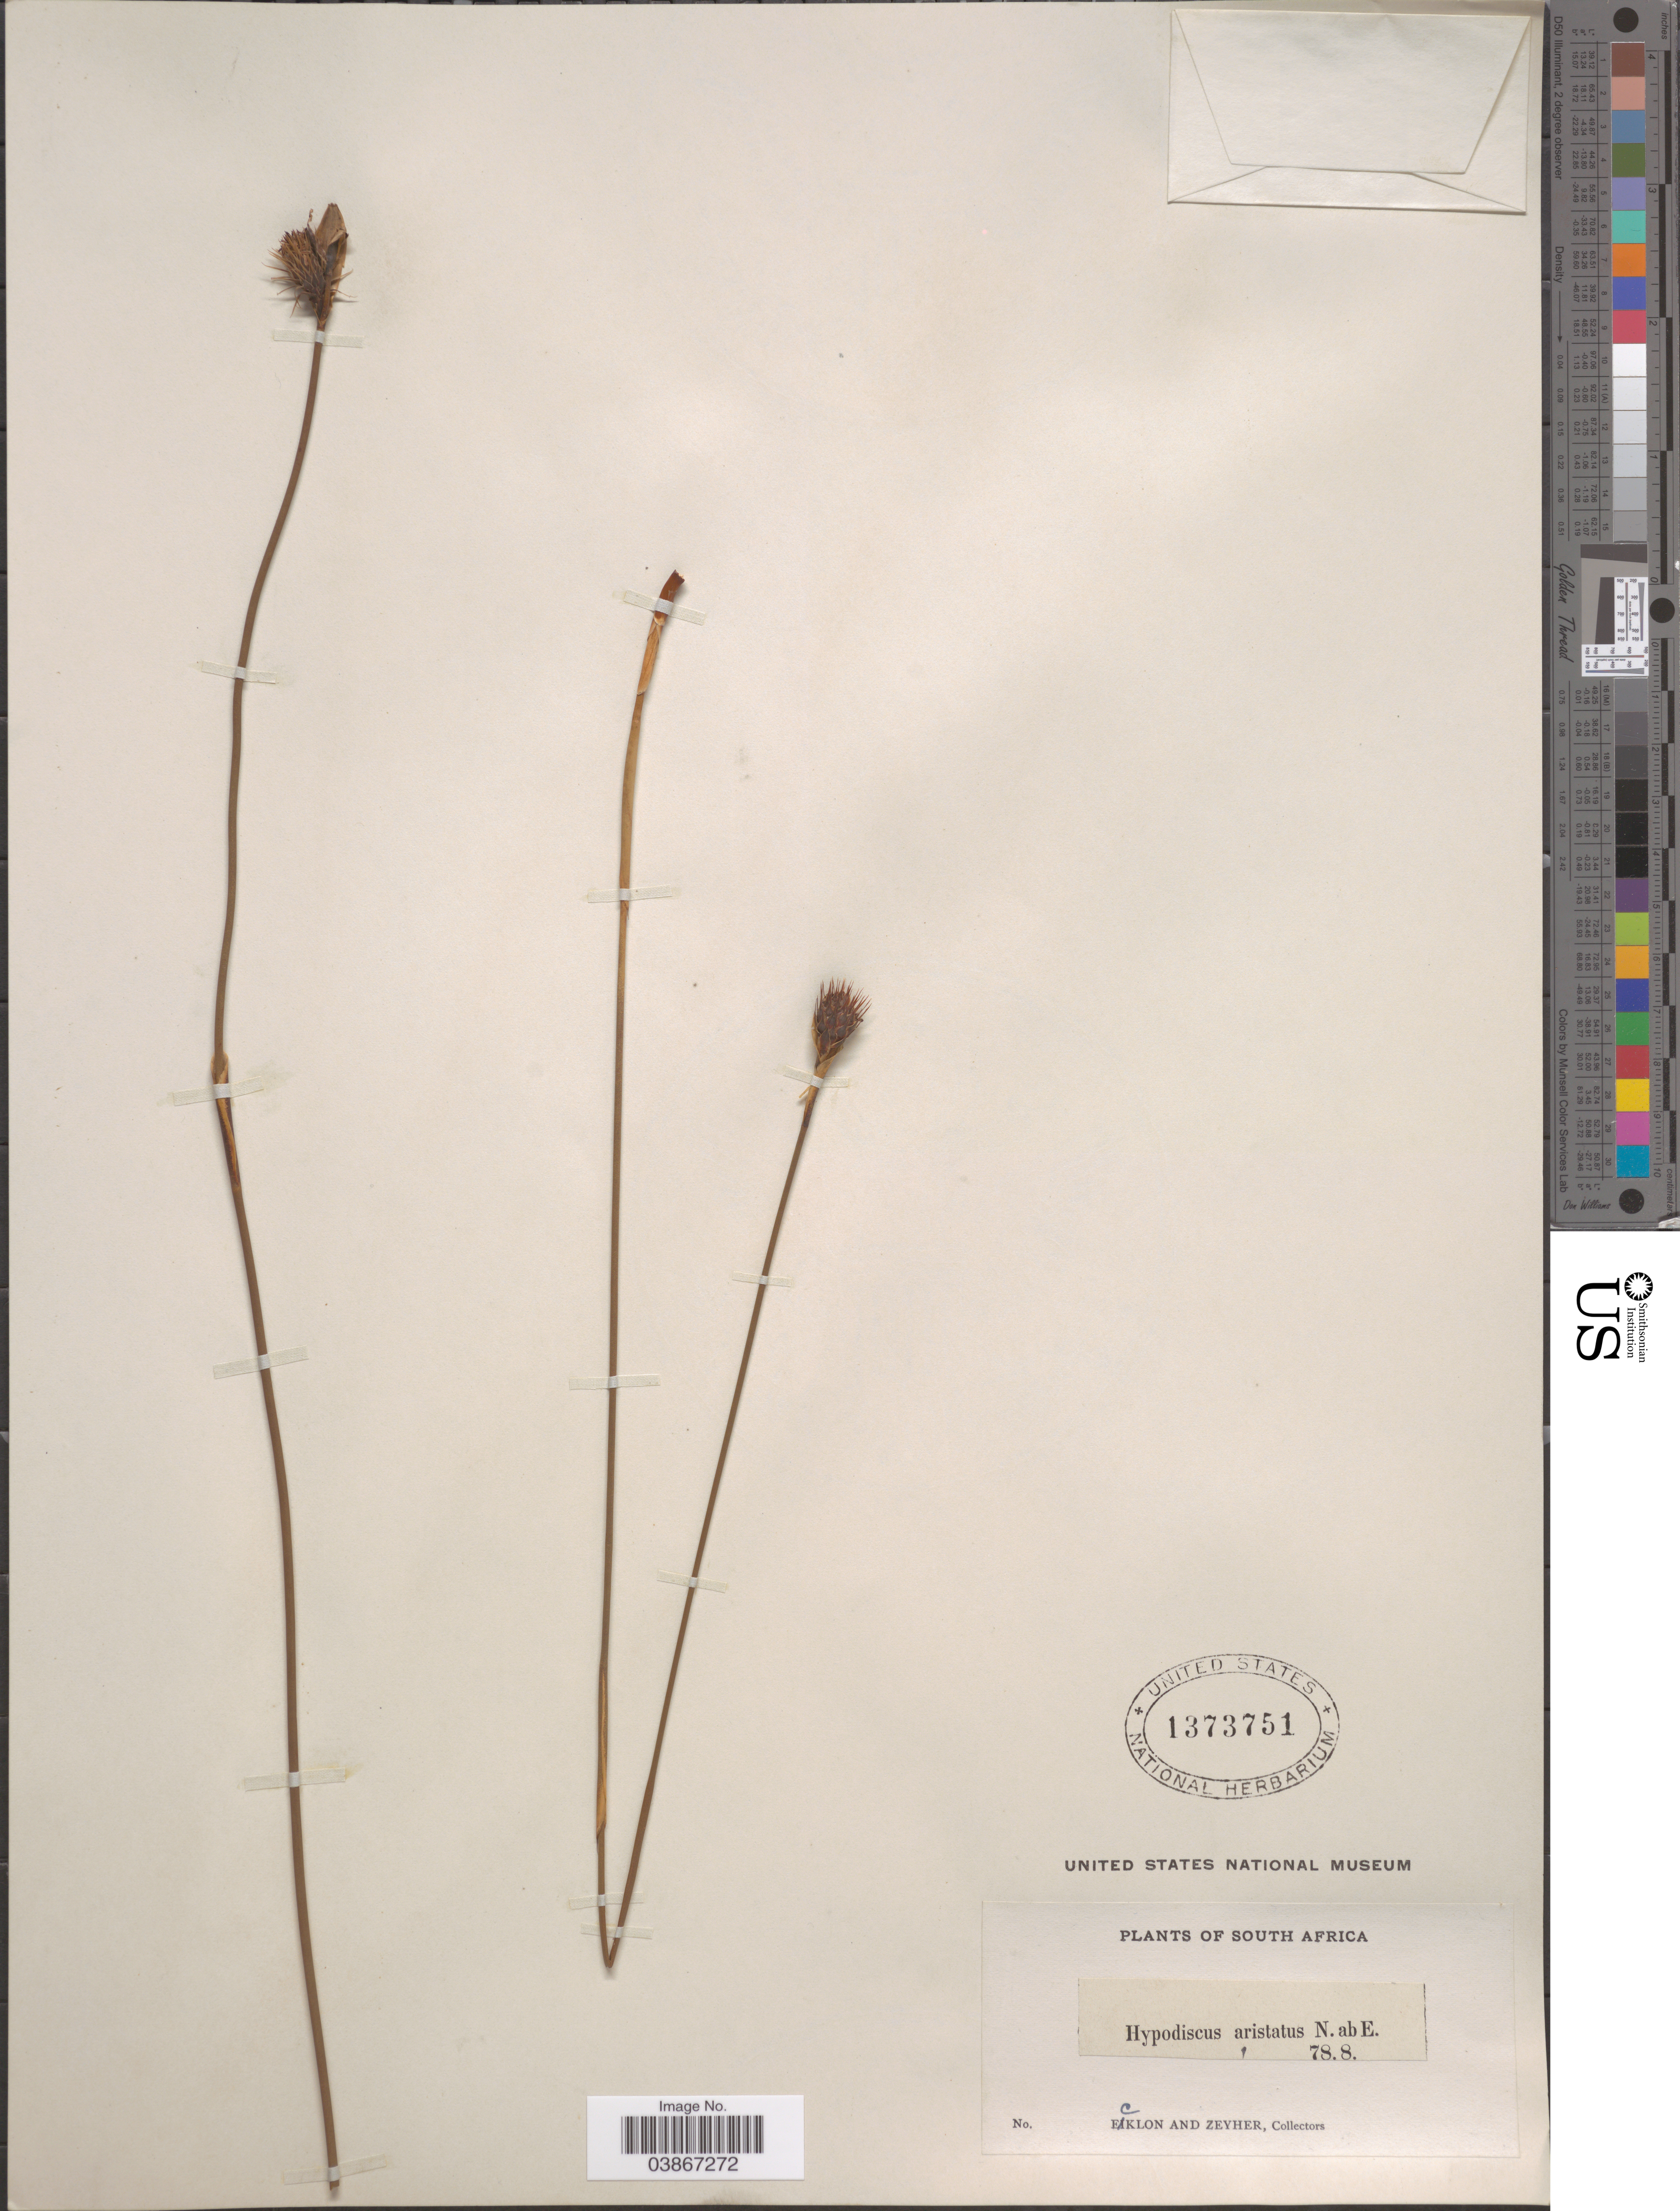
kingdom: Plantae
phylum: Tracheophyta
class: Liliopsida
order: Poales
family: Restionaceae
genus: Hypodiscus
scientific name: Hypodiscus aristatus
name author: (Thunb.) C. Krauss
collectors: -. Ecklon & -. Zeyher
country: South Africa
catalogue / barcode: US 137351